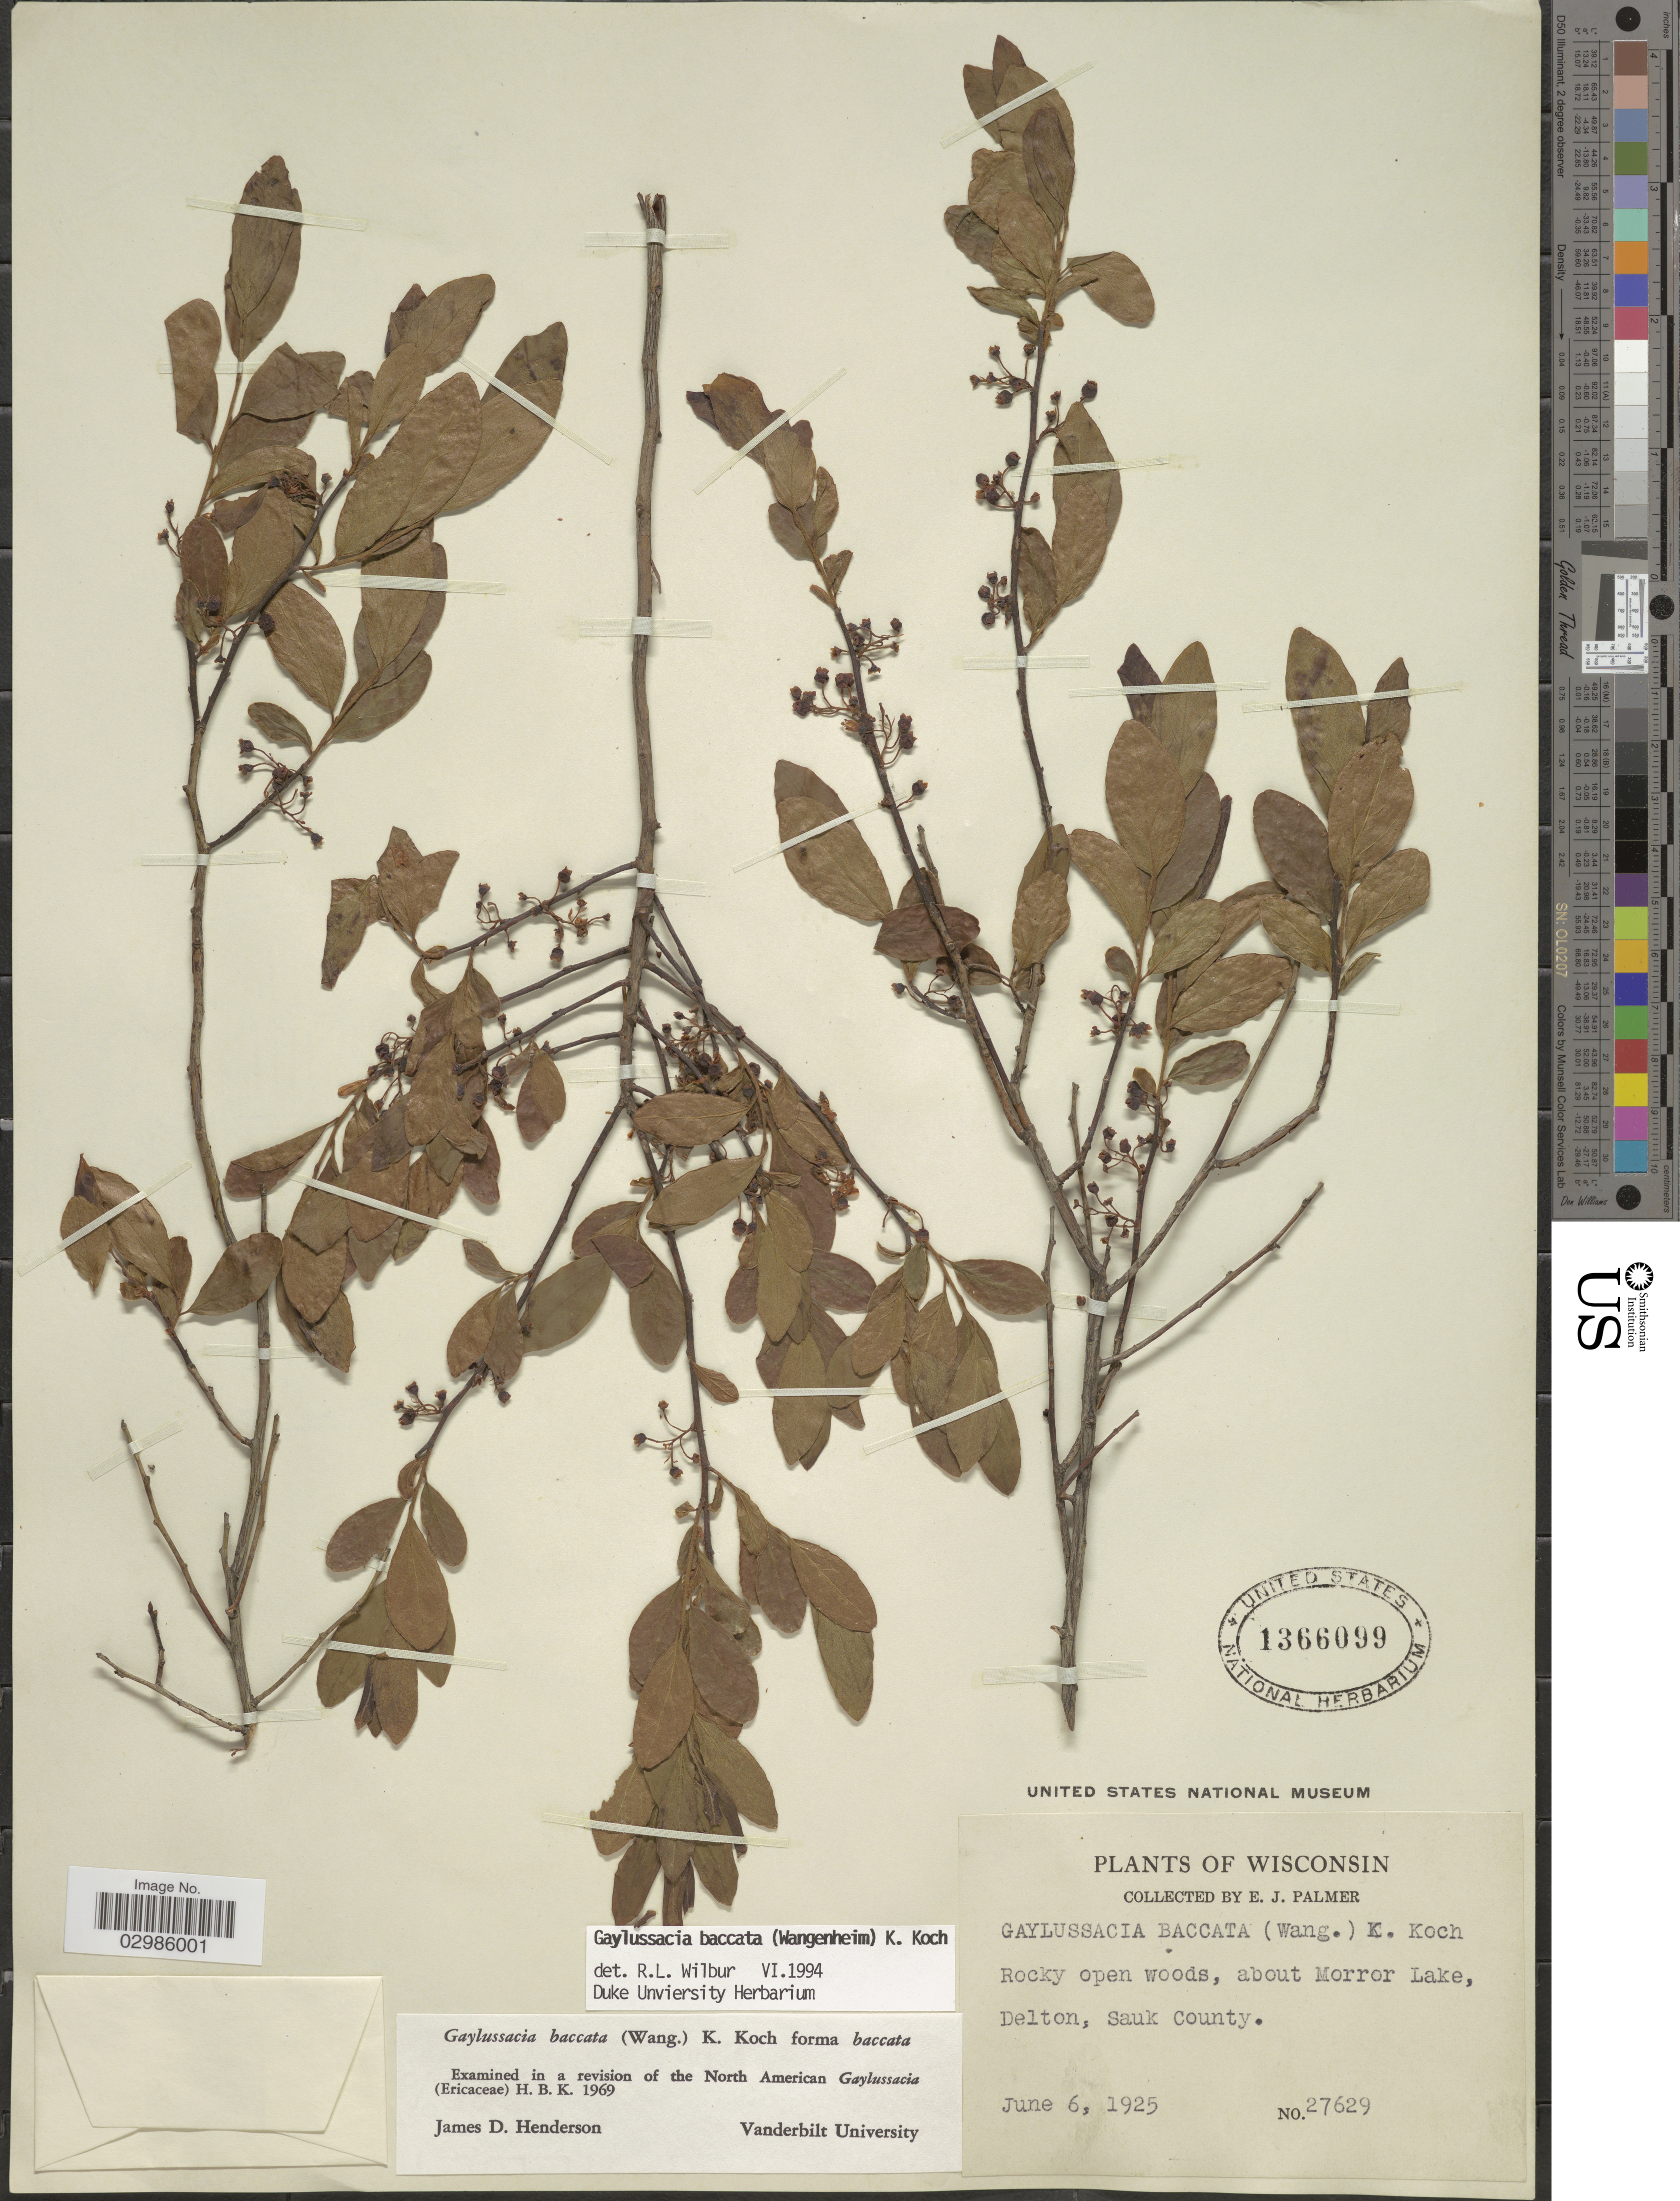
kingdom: Plantae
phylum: Tracheophyta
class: Magnoliopsida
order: Ericales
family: Ericaceae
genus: Gaylussacia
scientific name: Gaylussacia baccata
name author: (Wangenh.) K. Koch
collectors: E. J. Palmer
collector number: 27629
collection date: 1925-06-06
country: United States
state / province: Wisconsin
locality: About Mirror Lake, Delton, Sauk County.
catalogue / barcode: US 1366099